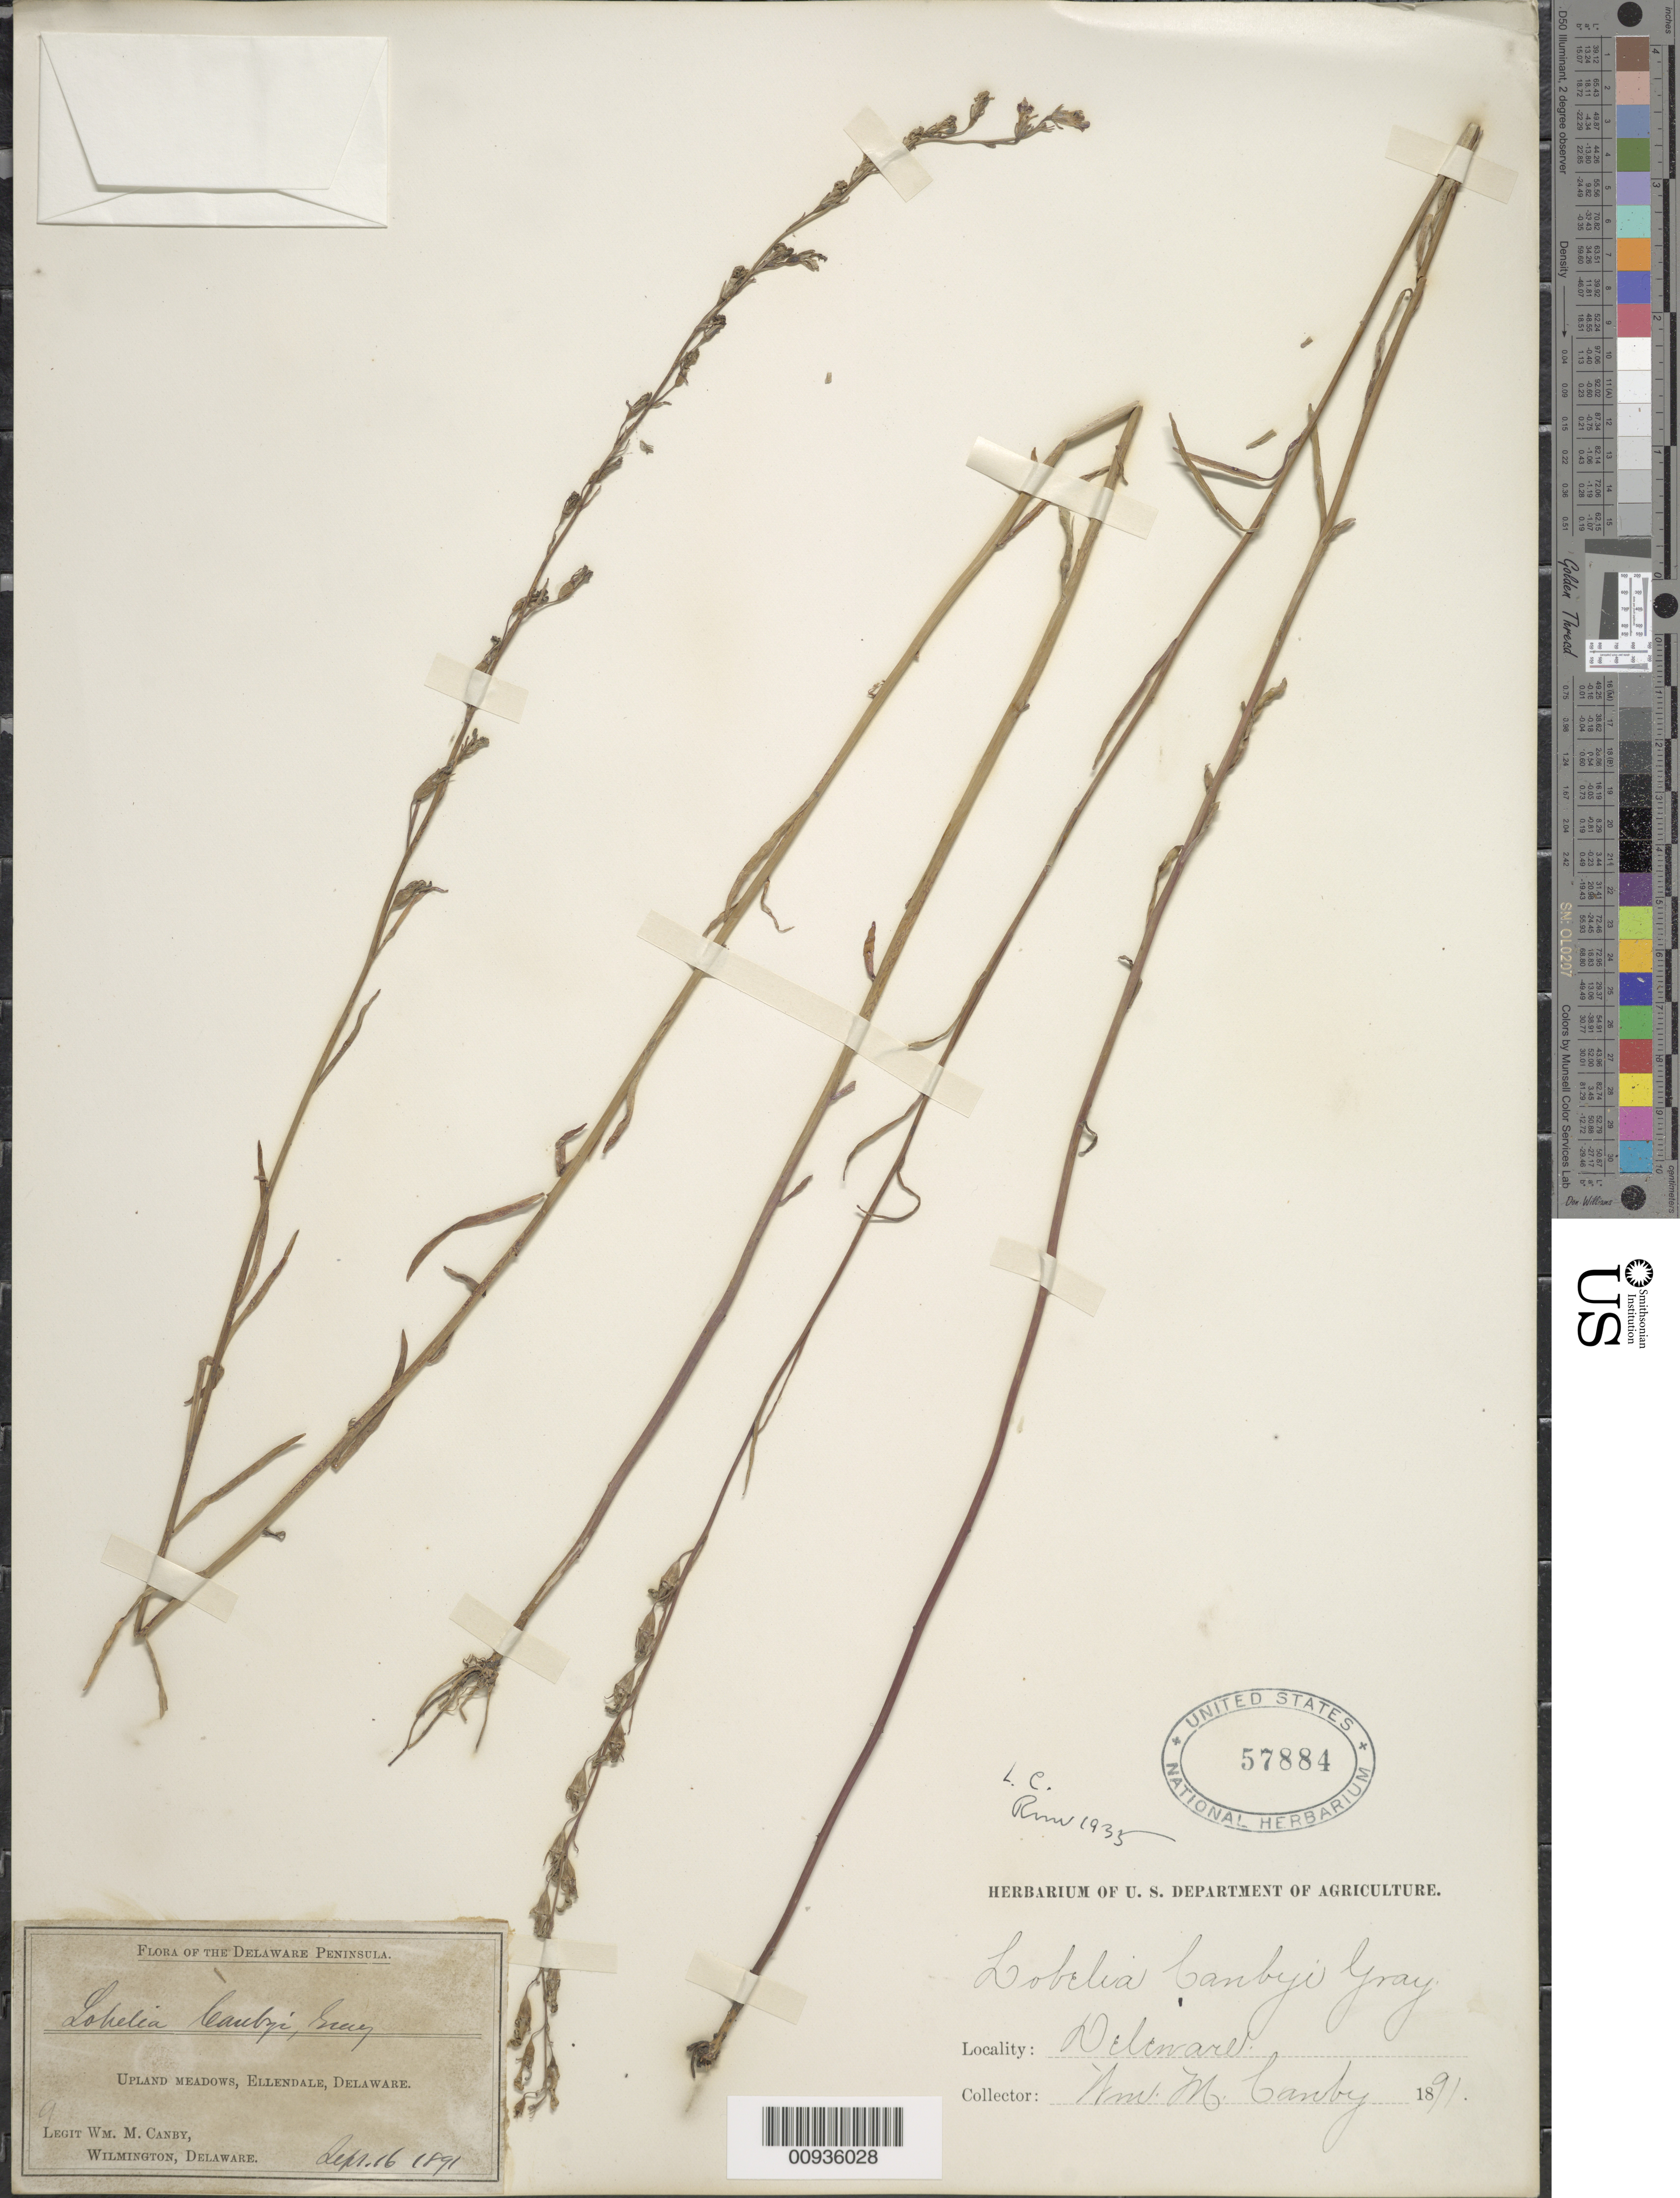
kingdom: Plantae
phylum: Tracheophyta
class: Magnoliopsida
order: Asterales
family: Campanulaceae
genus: Lobelia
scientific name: Lobelia canbyi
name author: A. Gray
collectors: W. M. Canby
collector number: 9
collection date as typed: Sept. 16, 1891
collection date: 1891-09-16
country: United States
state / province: Delaware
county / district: Sussex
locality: Ellendale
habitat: upland meadows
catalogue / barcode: US 57884